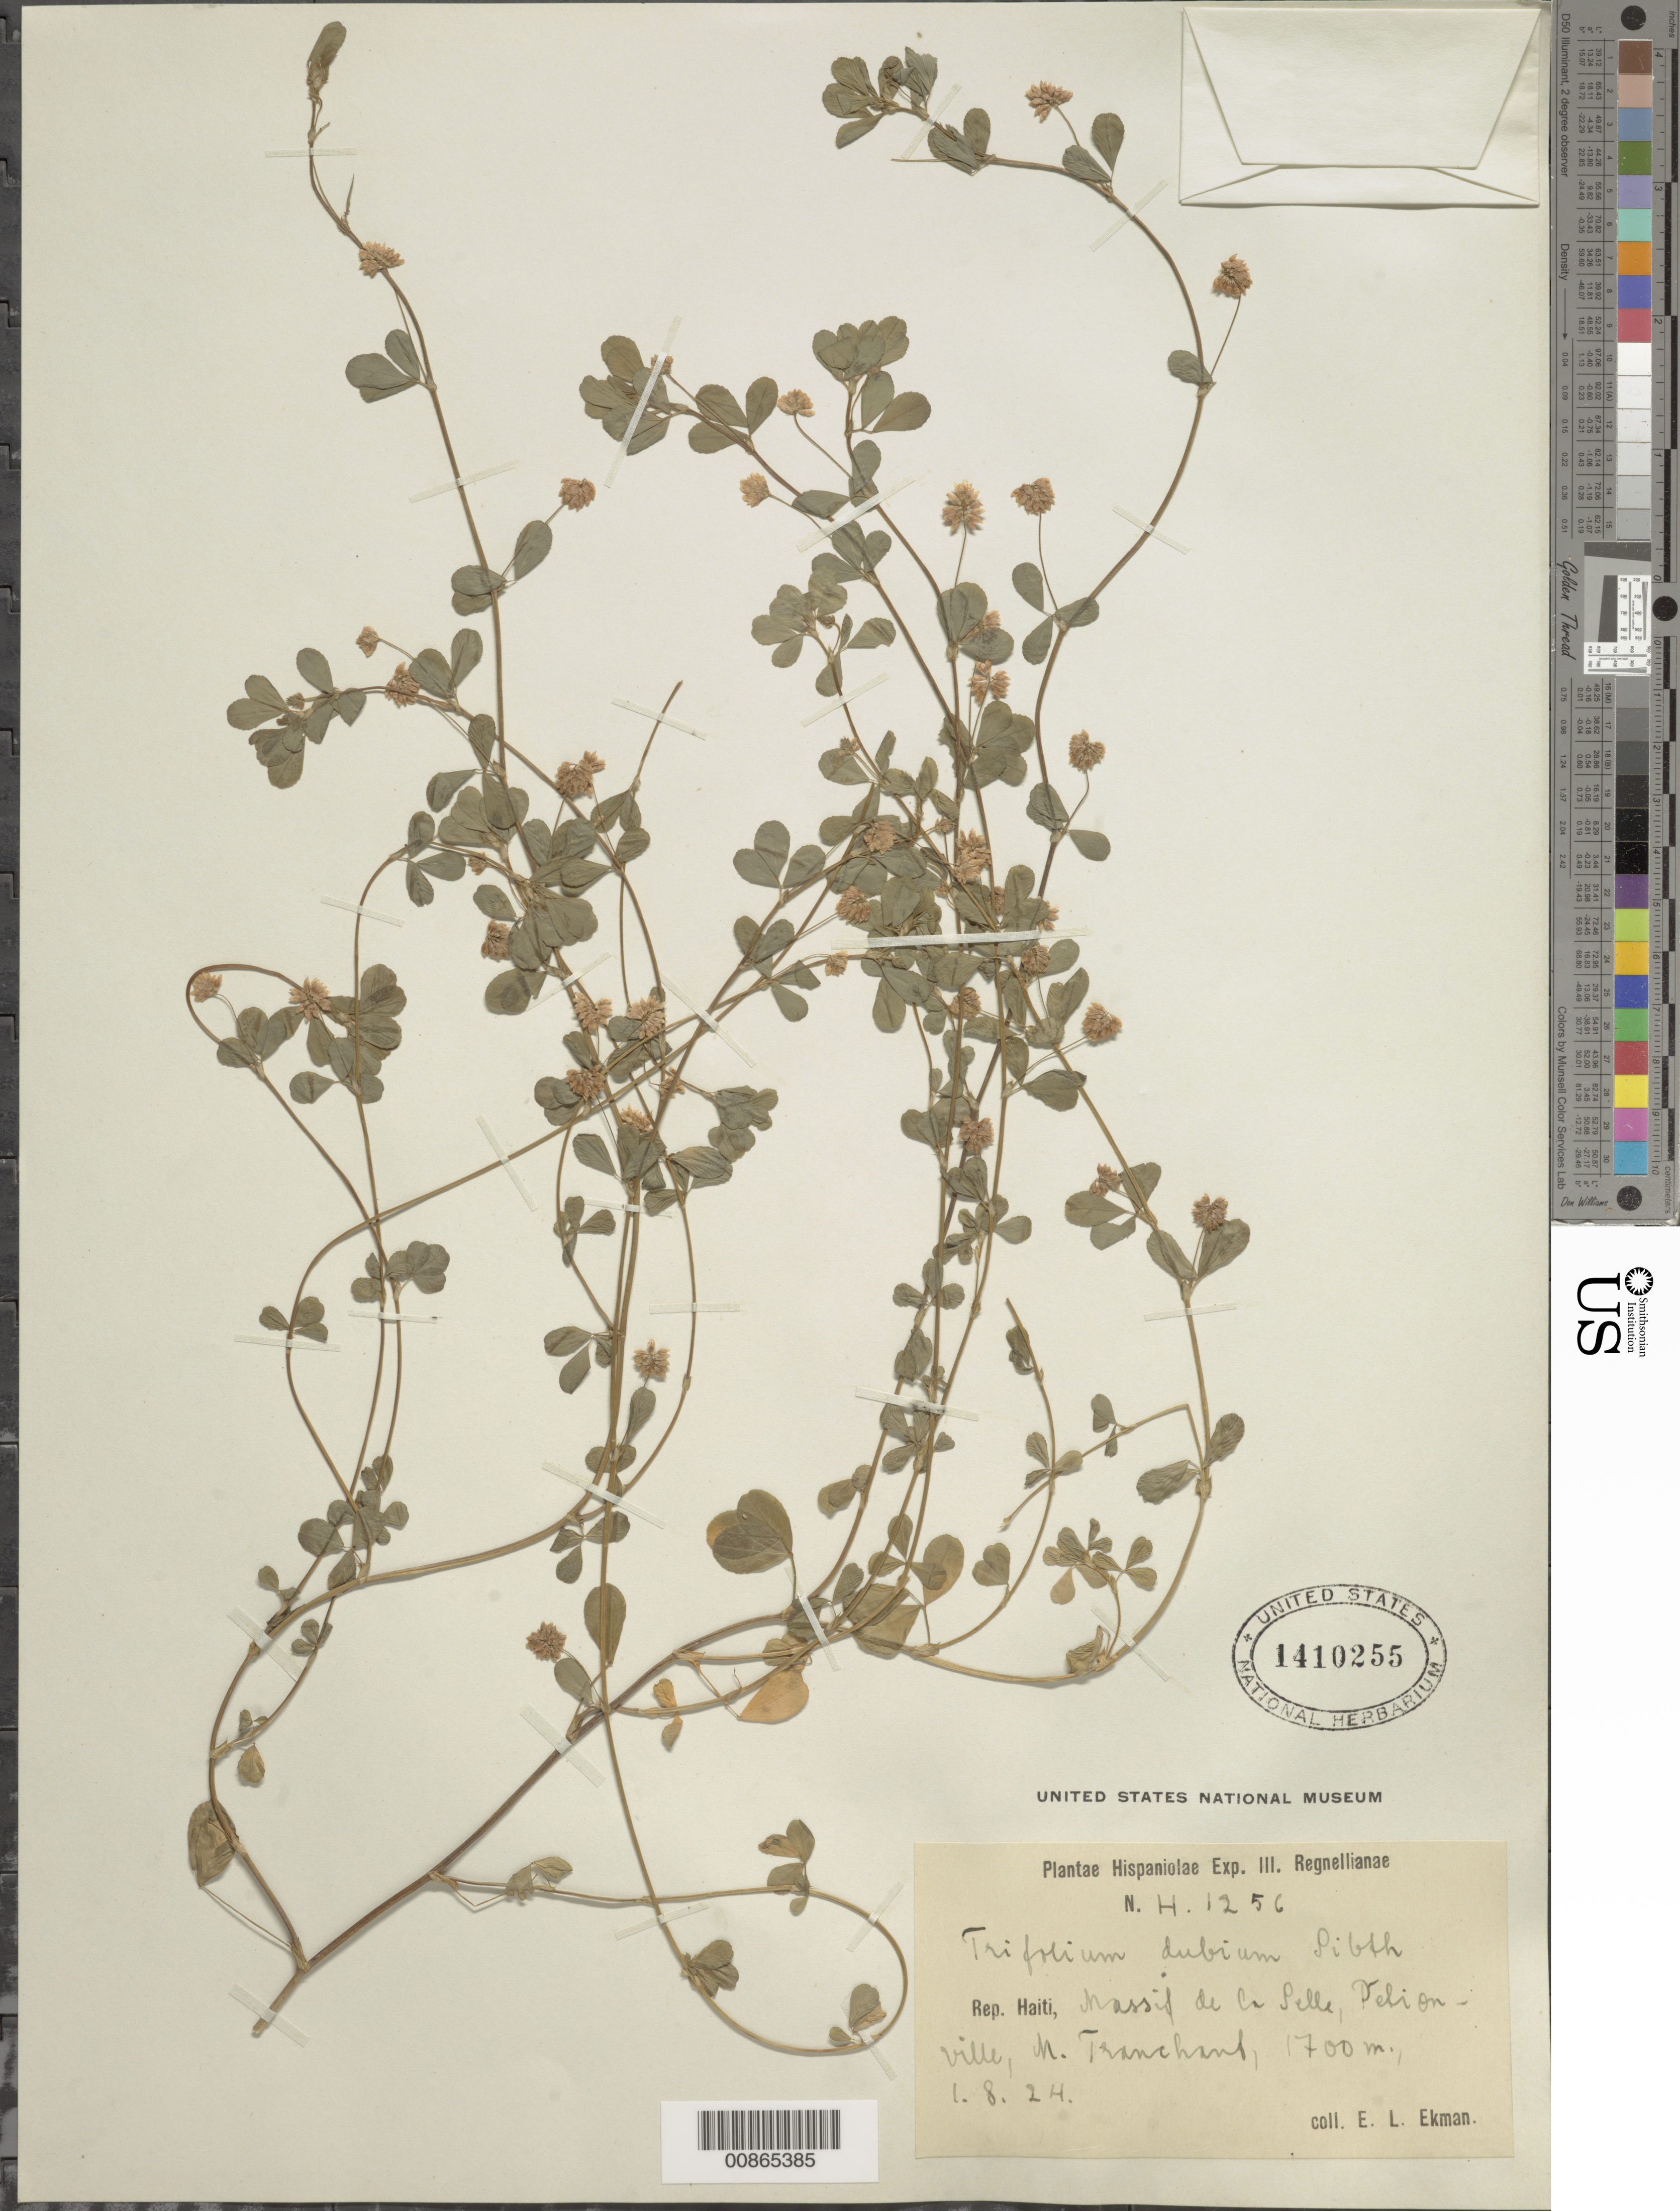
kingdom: Plantae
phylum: Tracheophyta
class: Magnoliopsida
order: Fabales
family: Fabaceae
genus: Trifolium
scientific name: Trifolium dubium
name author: Sibth.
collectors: E. L. Ekman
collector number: H 1256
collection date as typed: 01 Aug 1924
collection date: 1924-08-01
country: Haiti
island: Hispaniola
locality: Massif de la Selle, Pétionville, M. Tranchant.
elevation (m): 1700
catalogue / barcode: US 1410255